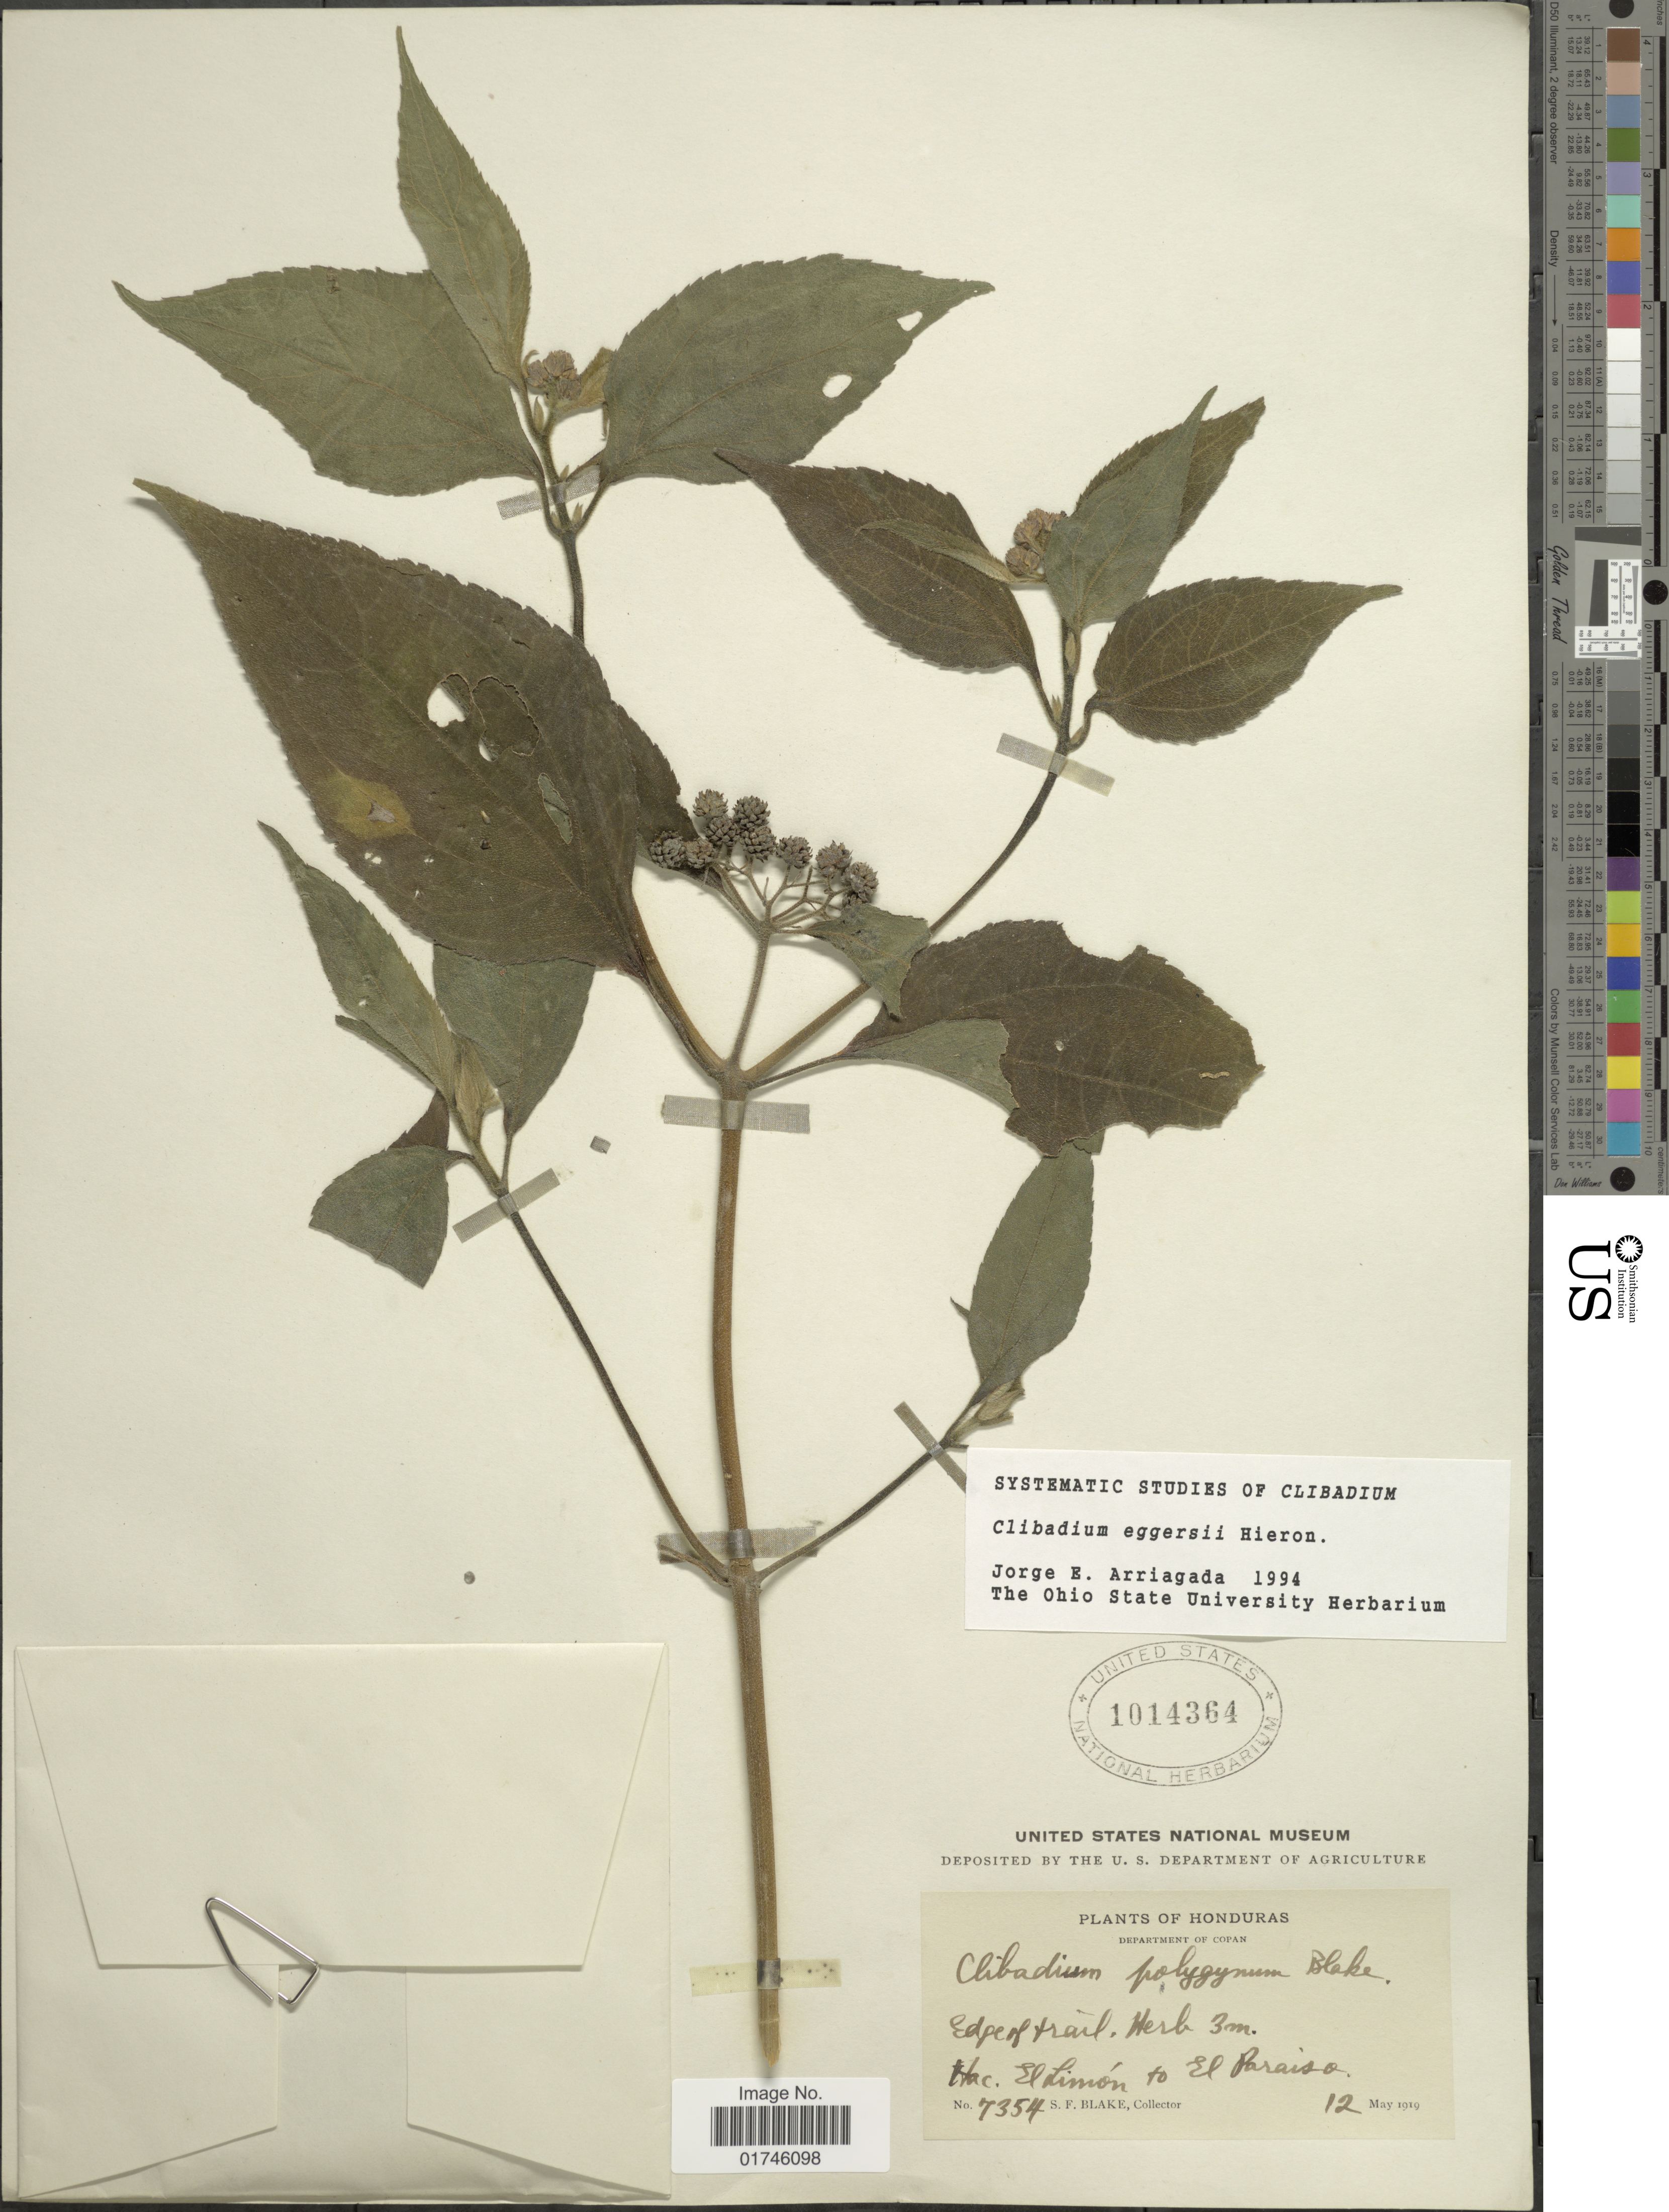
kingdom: Plantae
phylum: Tracheophyta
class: Magnoliopsida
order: Asterales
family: Asteraceae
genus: Clibadium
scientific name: Clibadium eggersii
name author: Hieron.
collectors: S. Blake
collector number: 7354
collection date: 1919-05-12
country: Honduras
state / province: El Paraíso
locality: Honduras, Department of Copan. El Limon to El Paraiso.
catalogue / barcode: US 1014364